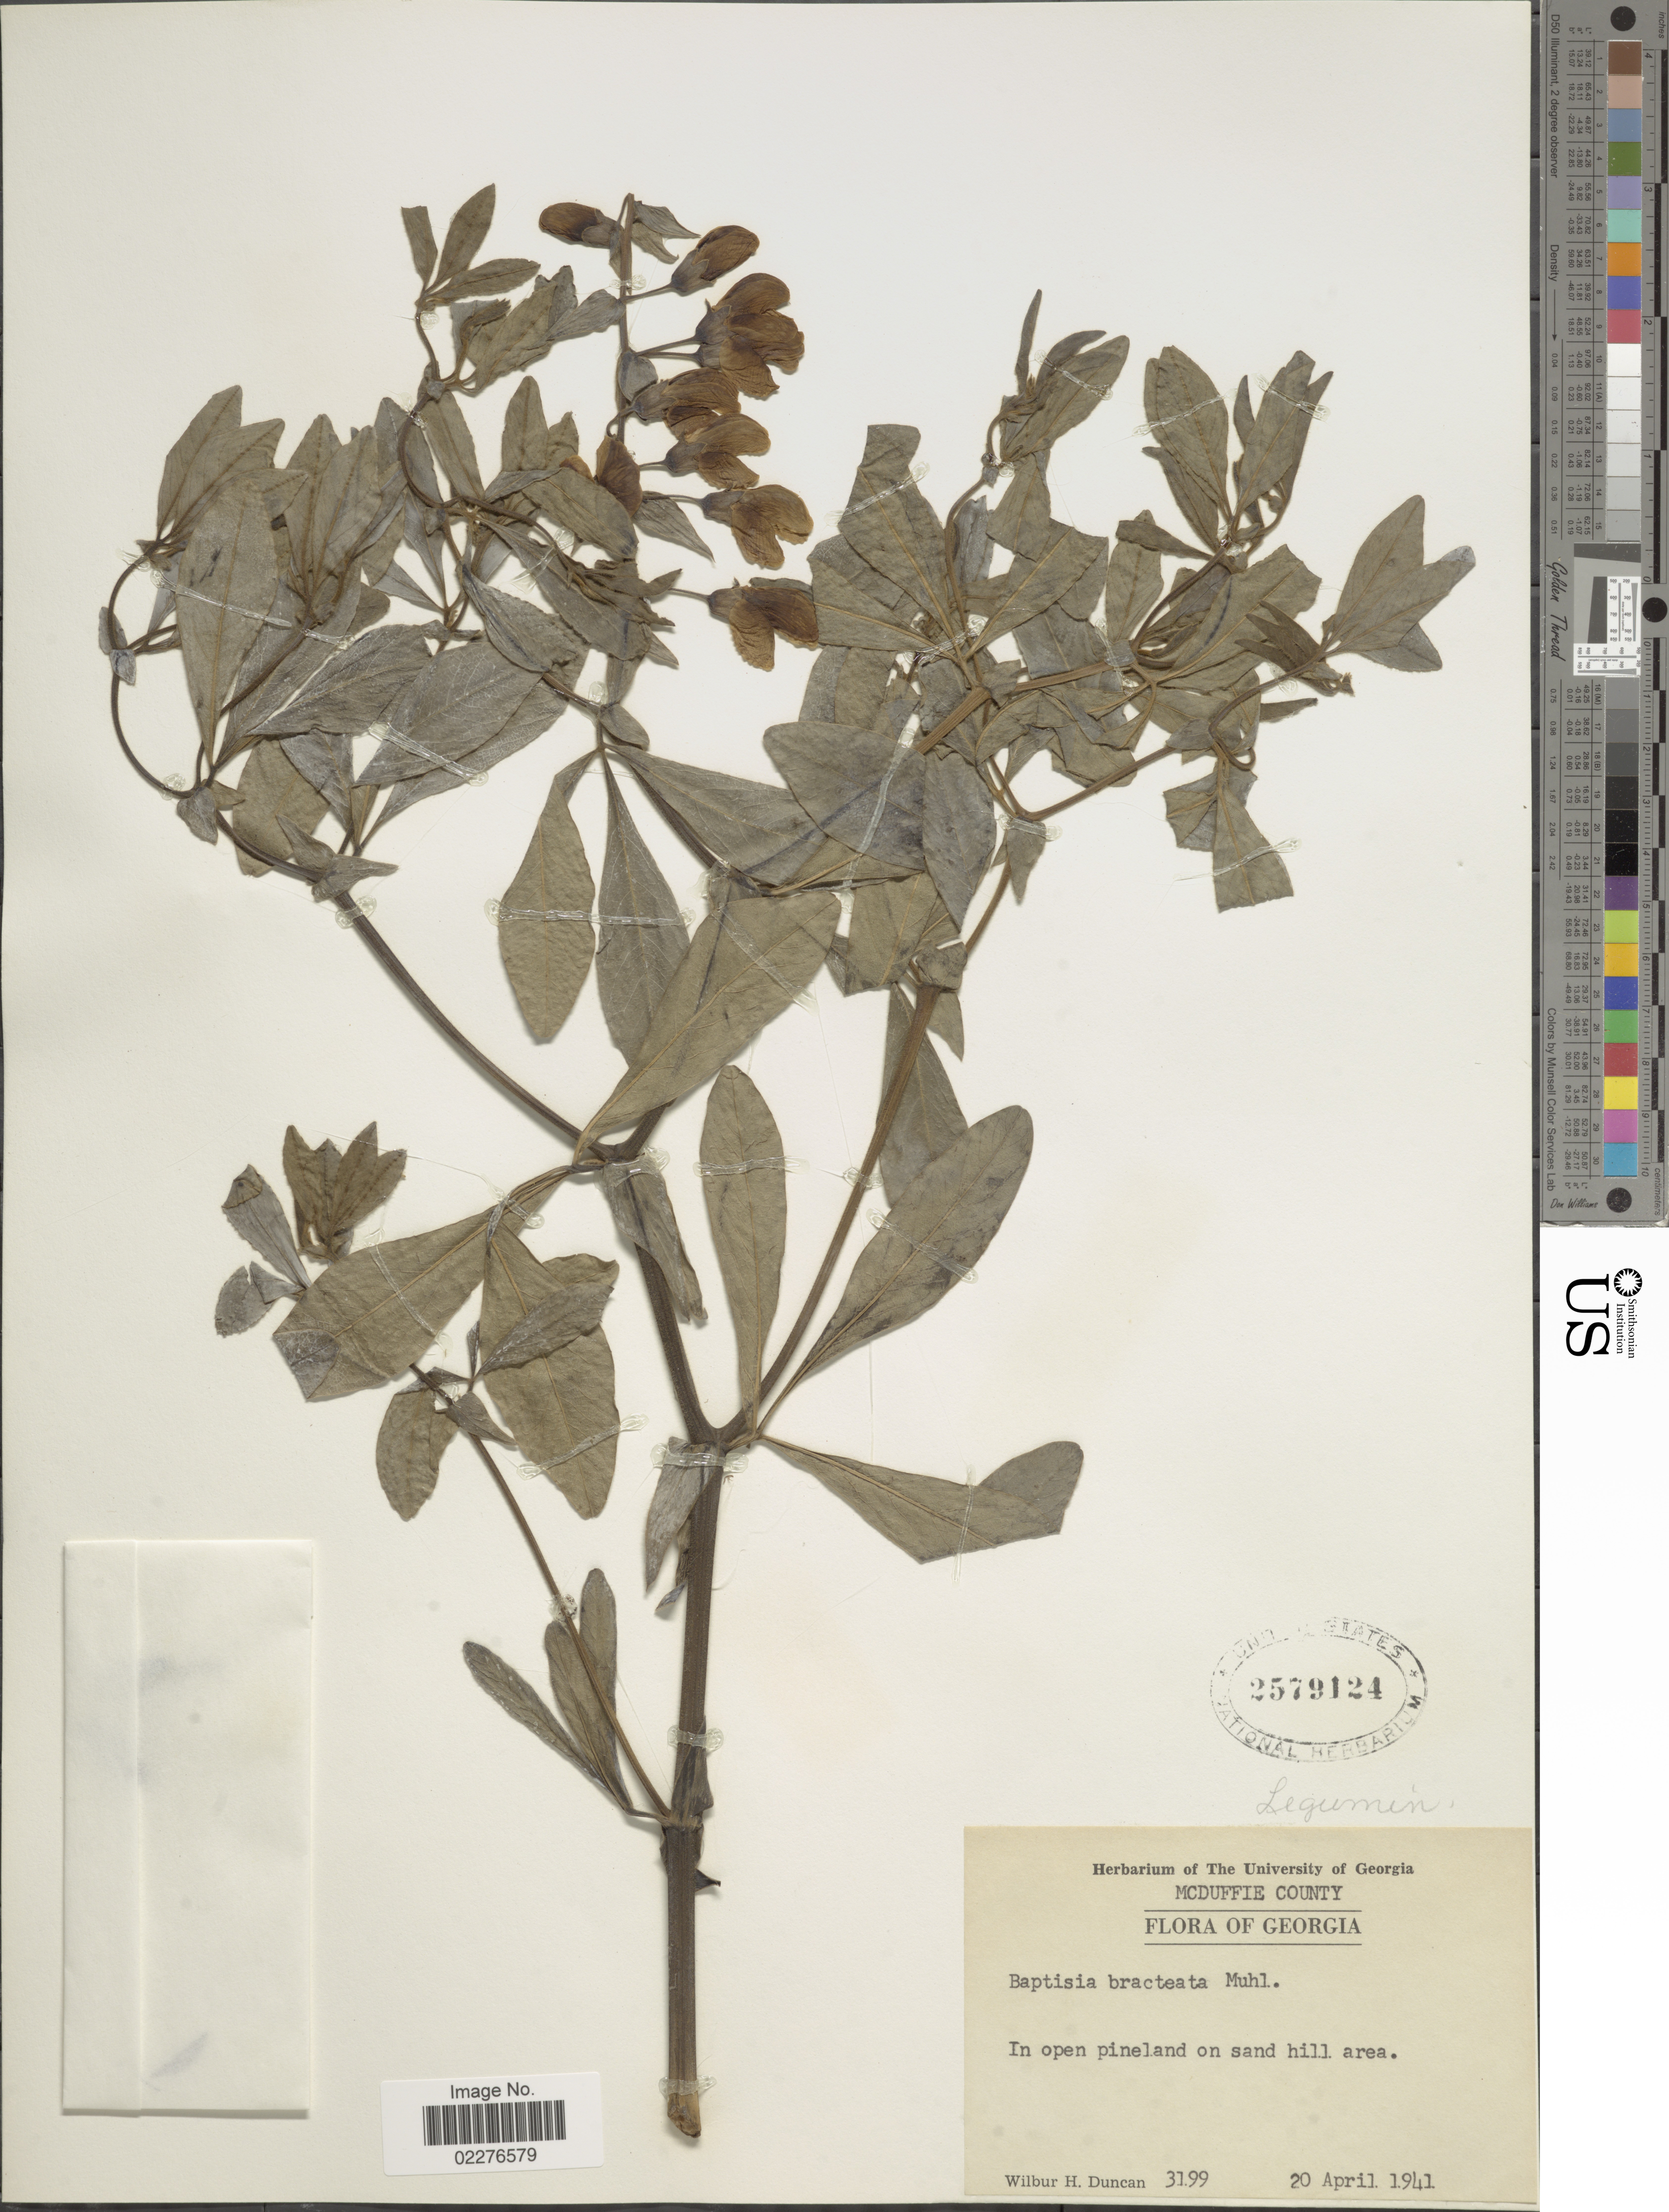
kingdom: Plantae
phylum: Tracheophyta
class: Magnoliopsida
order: Fabales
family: Fabaceae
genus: Baptisia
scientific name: Baptisia bracteata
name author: Muhl. ex Elliot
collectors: W. H. Duncan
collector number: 3199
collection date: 1941-04-20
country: United States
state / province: Georgia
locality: McDuffie County, In open pineland on sand hill area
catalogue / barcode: US 2579124